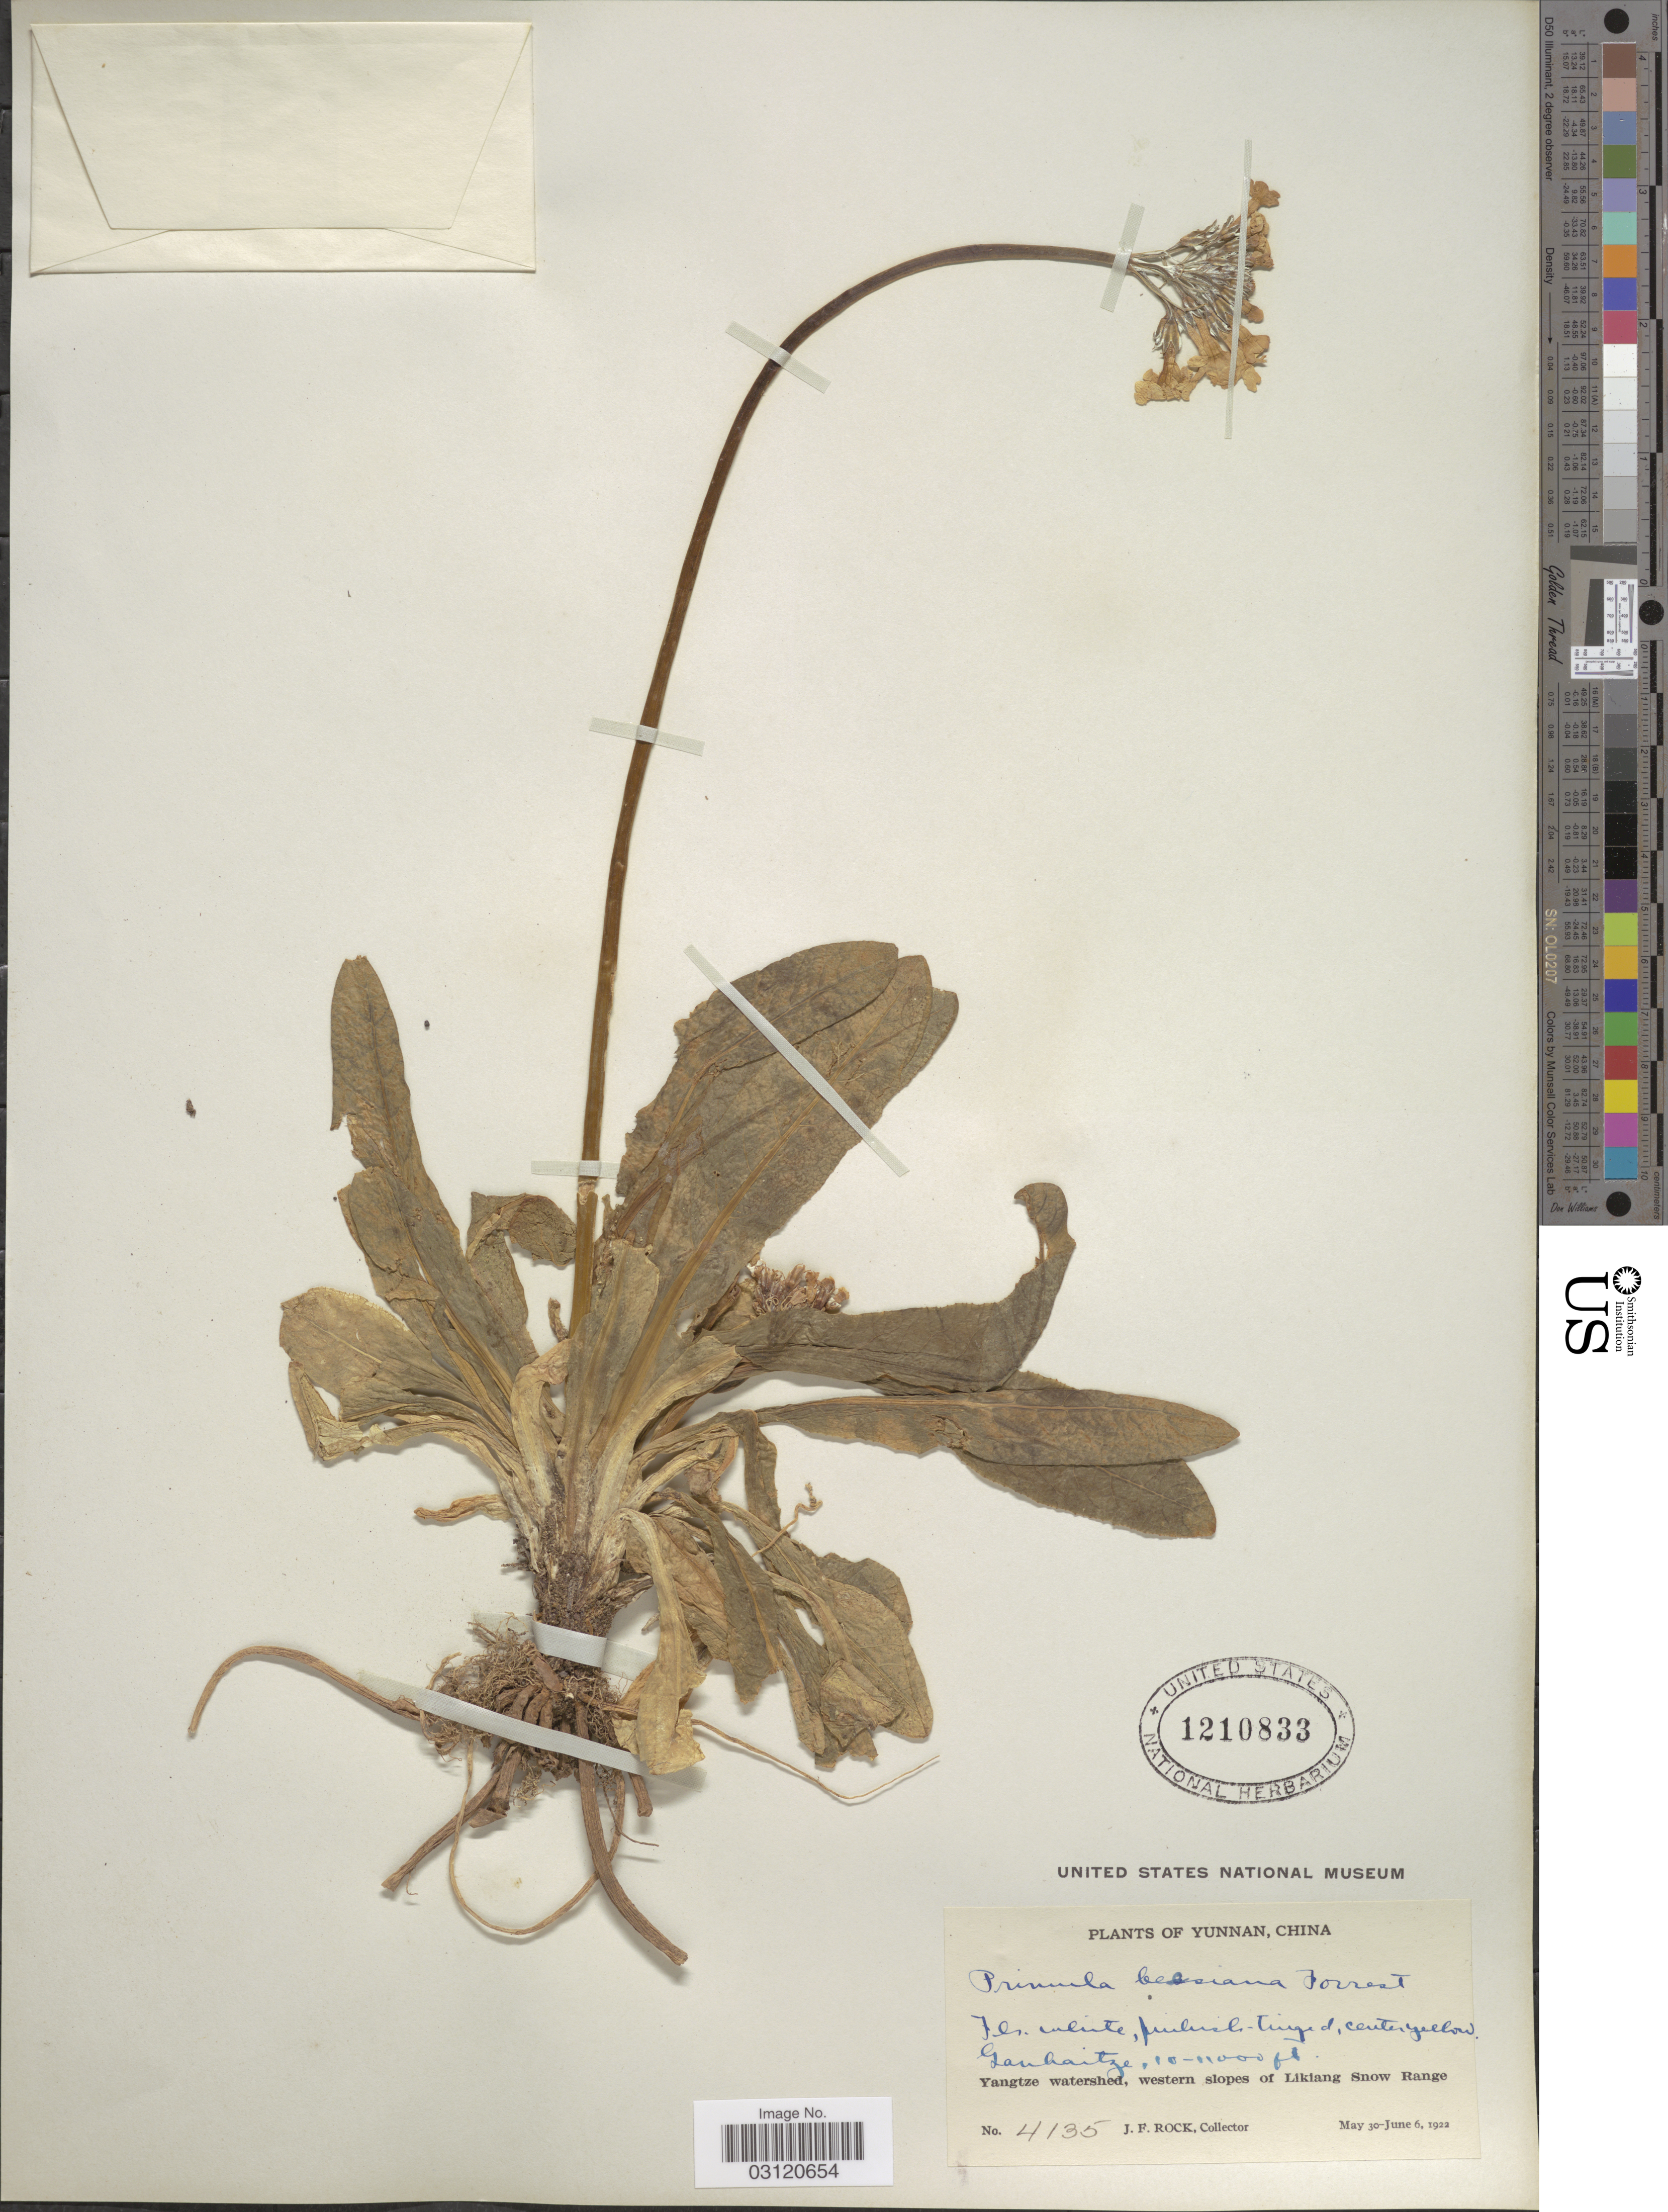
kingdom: Plantae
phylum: Tracheophyta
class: Magnoliopsida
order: Ericales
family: Primulaceae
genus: Primula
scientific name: Primula beesiana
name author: Forrest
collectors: J. Rock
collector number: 4135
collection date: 1922-05-30/1922-06-06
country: China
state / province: Yunnan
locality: Ganhaitze, Yangtze watershed, western slopes of Likiang Snow Range.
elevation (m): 3048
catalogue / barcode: US 1210833